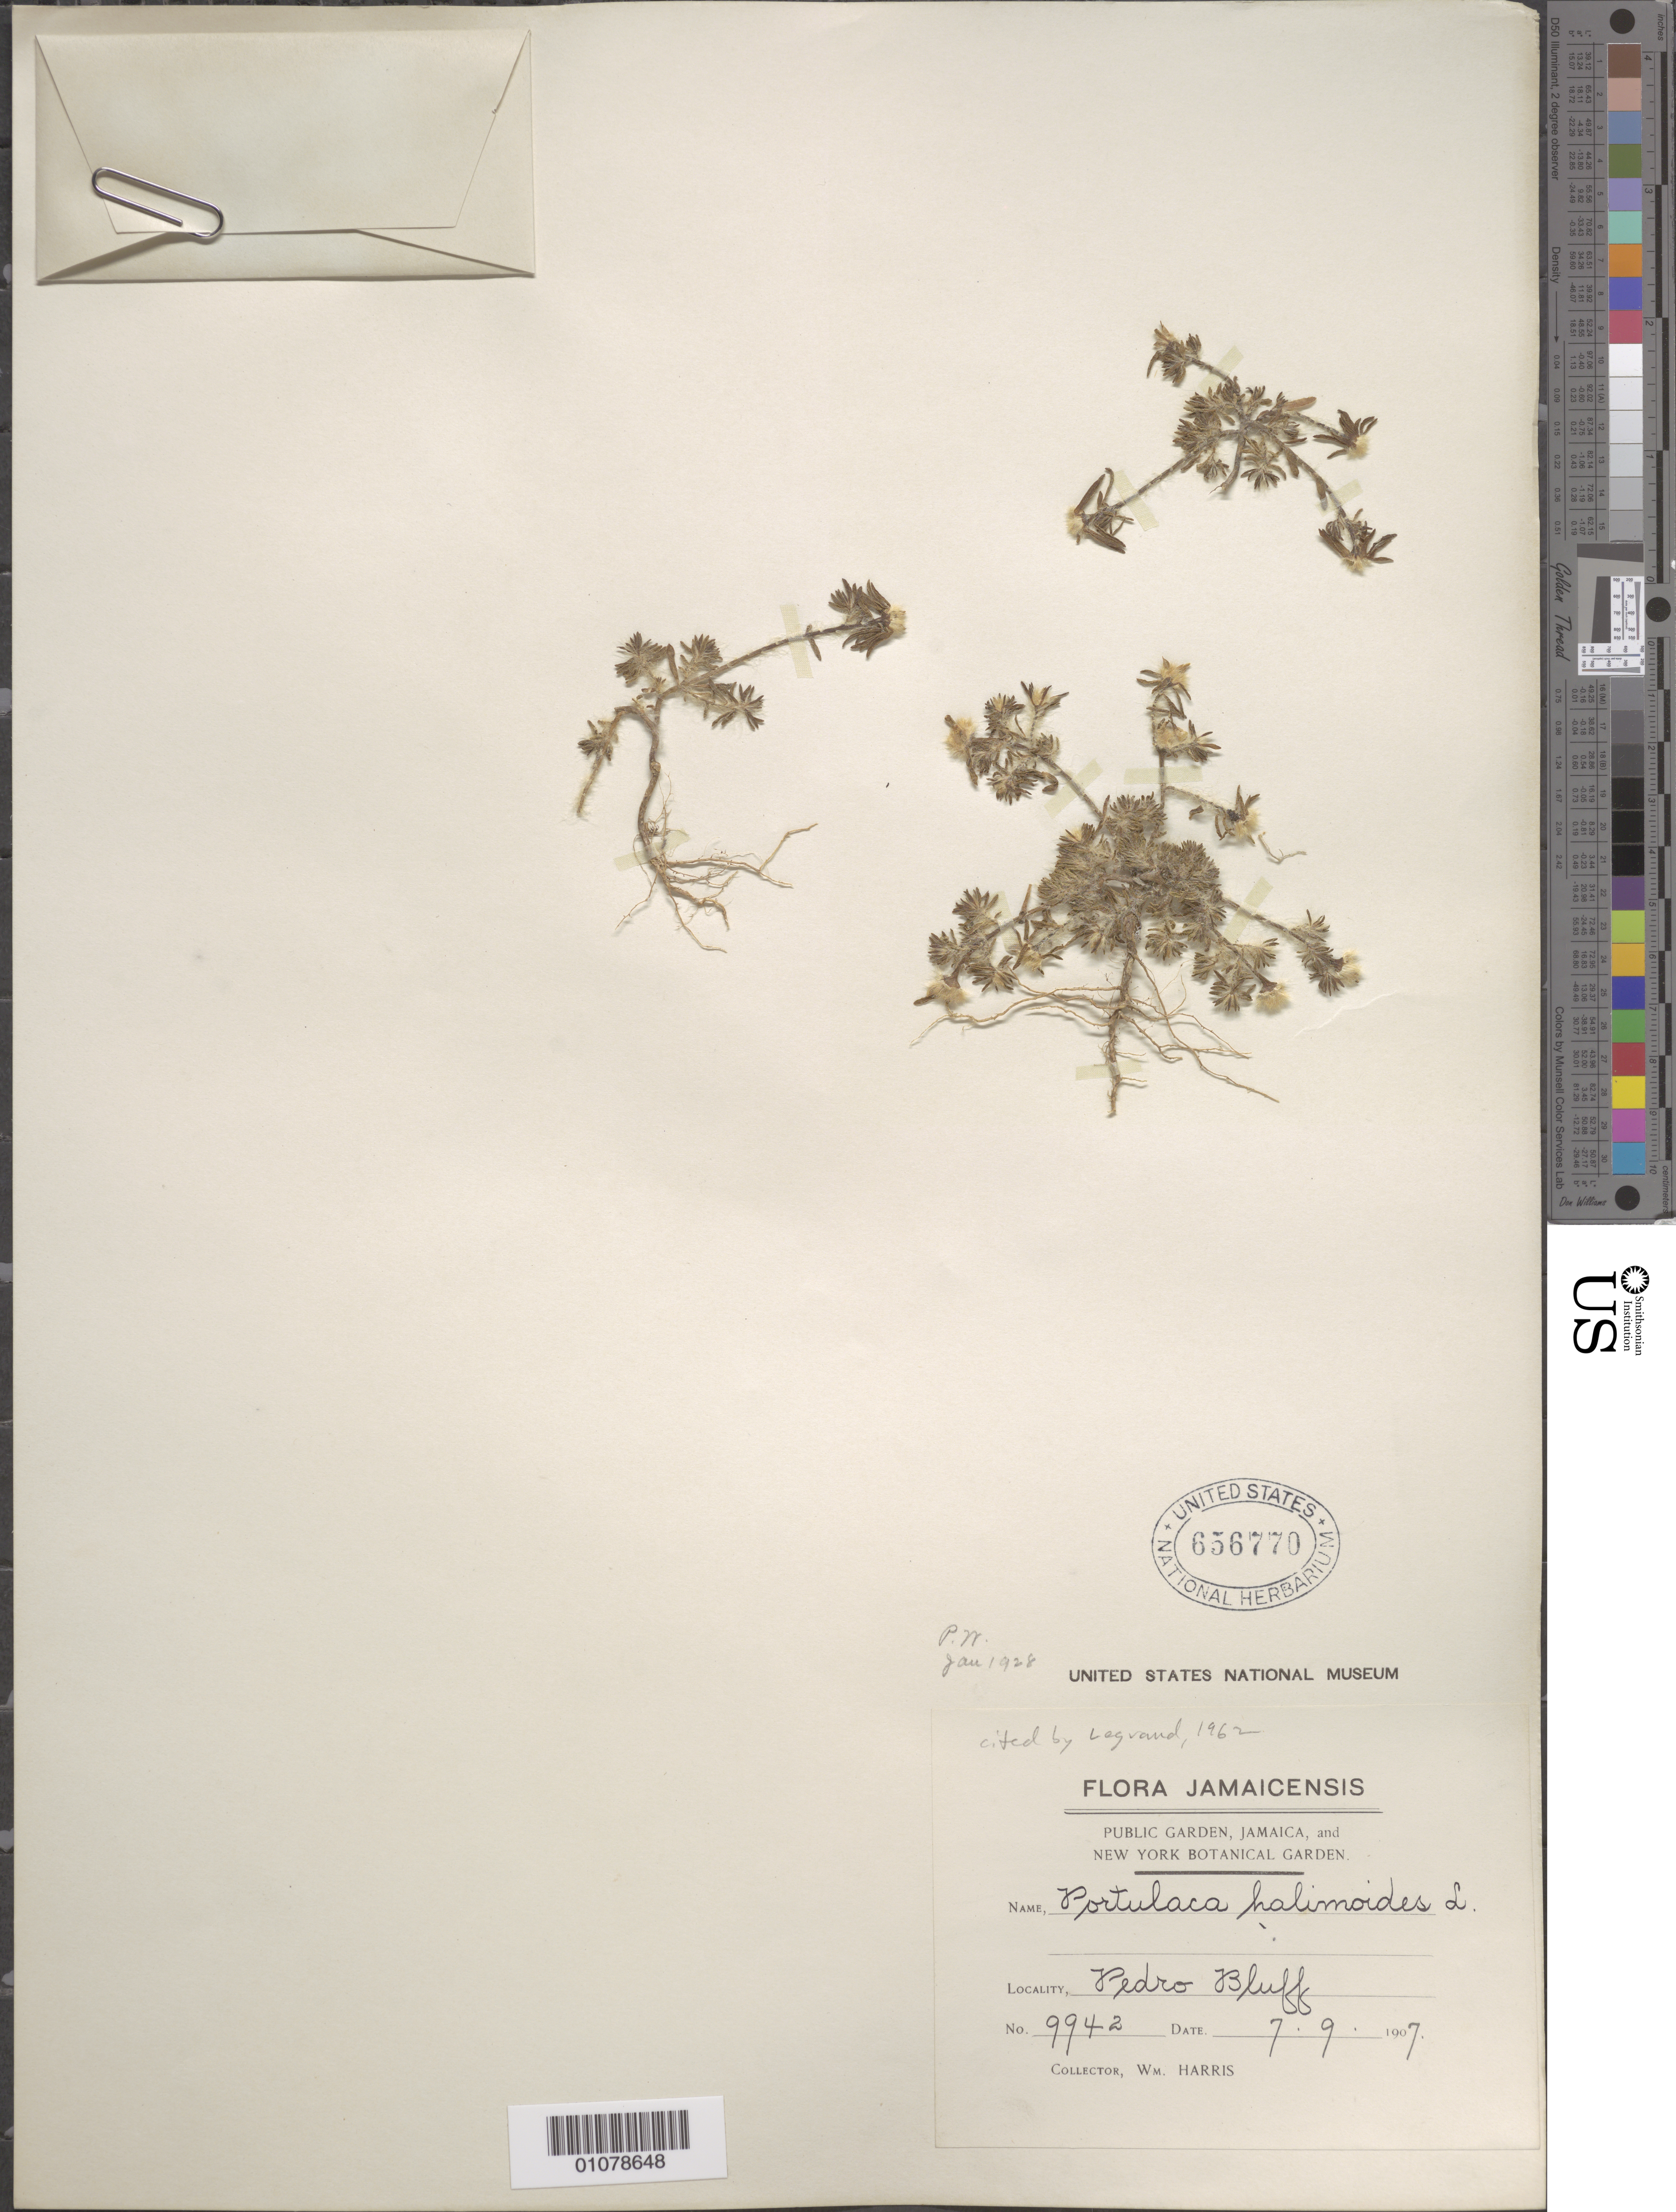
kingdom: Plantae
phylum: Tracheophyta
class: Magnoliopsida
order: Caryophyllales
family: Portulacaceae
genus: Portulaca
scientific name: Portulaca halimoides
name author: L.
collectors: W. H. Harris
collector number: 9942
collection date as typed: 07 Sep 1907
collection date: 1907-09-07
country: Jamaica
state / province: Saint Elizabeth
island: Jamaica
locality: Pedro Bluff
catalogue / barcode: US 656770